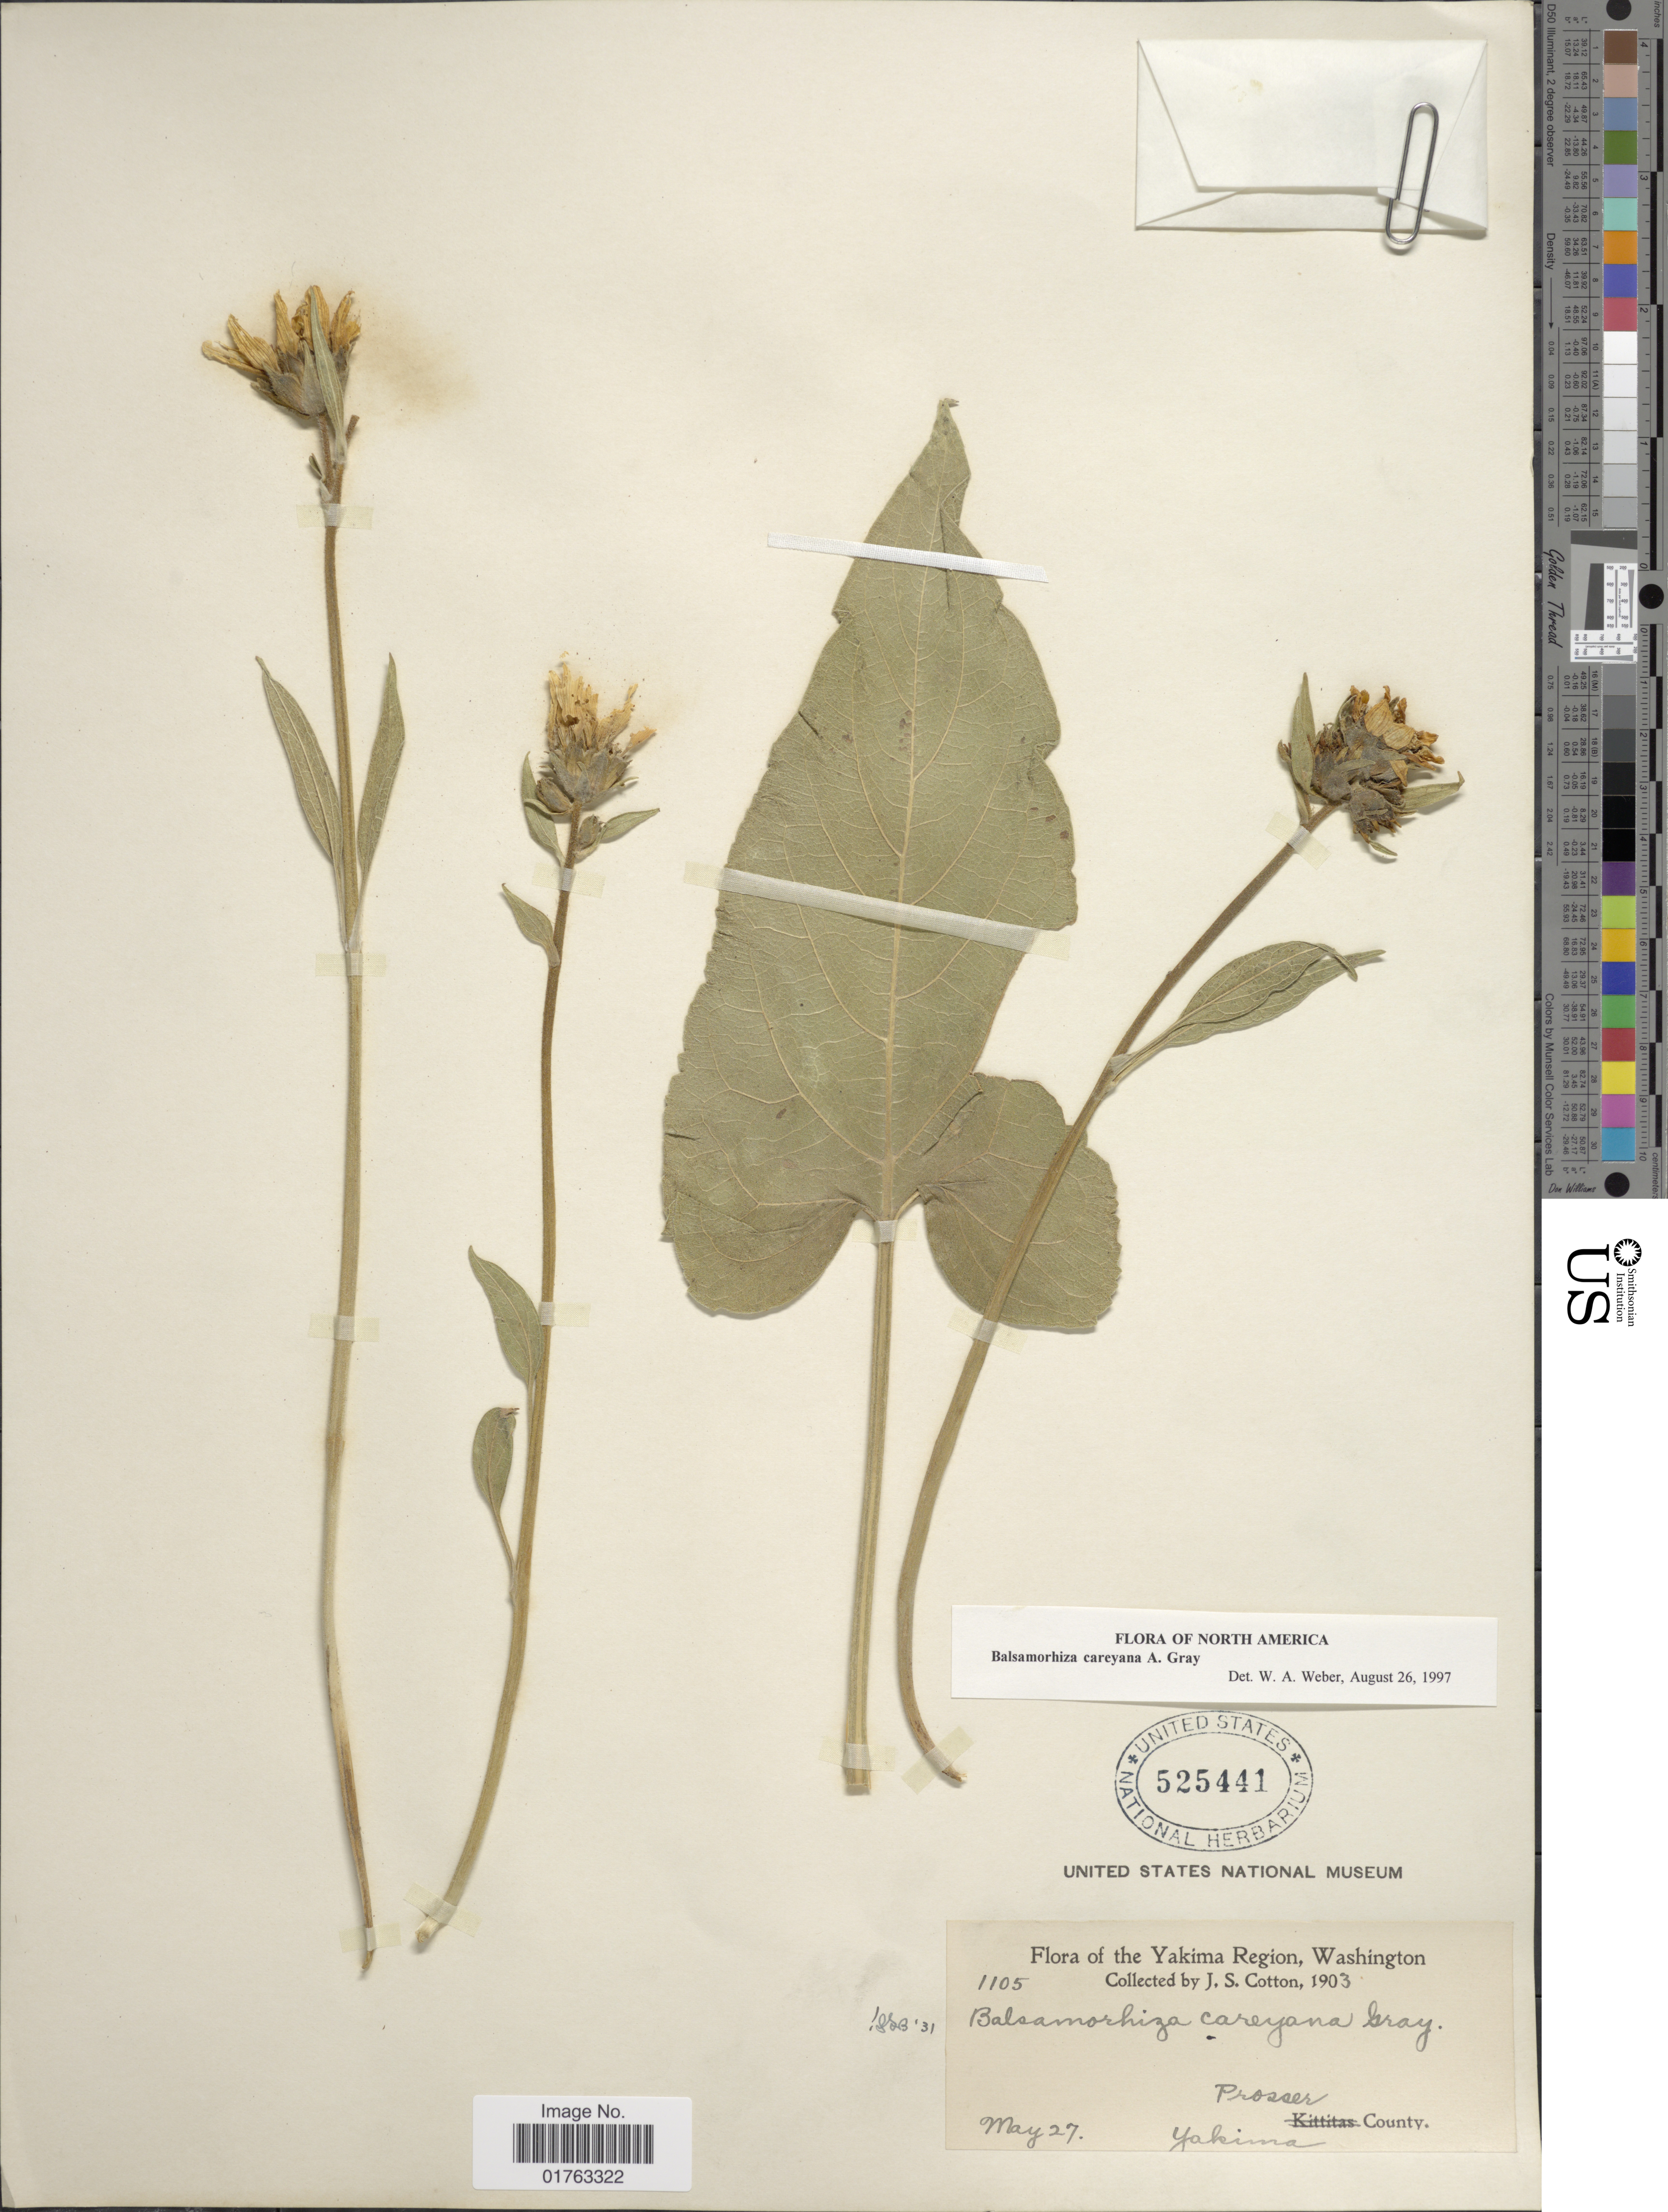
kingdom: Plantae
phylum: Tracheophyta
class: Magnoliopsida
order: Asterales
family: Asteraceae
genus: Balsamorhiza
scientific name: Balsamorhiza careyana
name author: A. Gray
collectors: J. S. Cotton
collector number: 1105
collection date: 1903-05-27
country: United States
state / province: Washington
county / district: Yakima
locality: Yakima Region. Prosser County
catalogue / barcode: US 525441